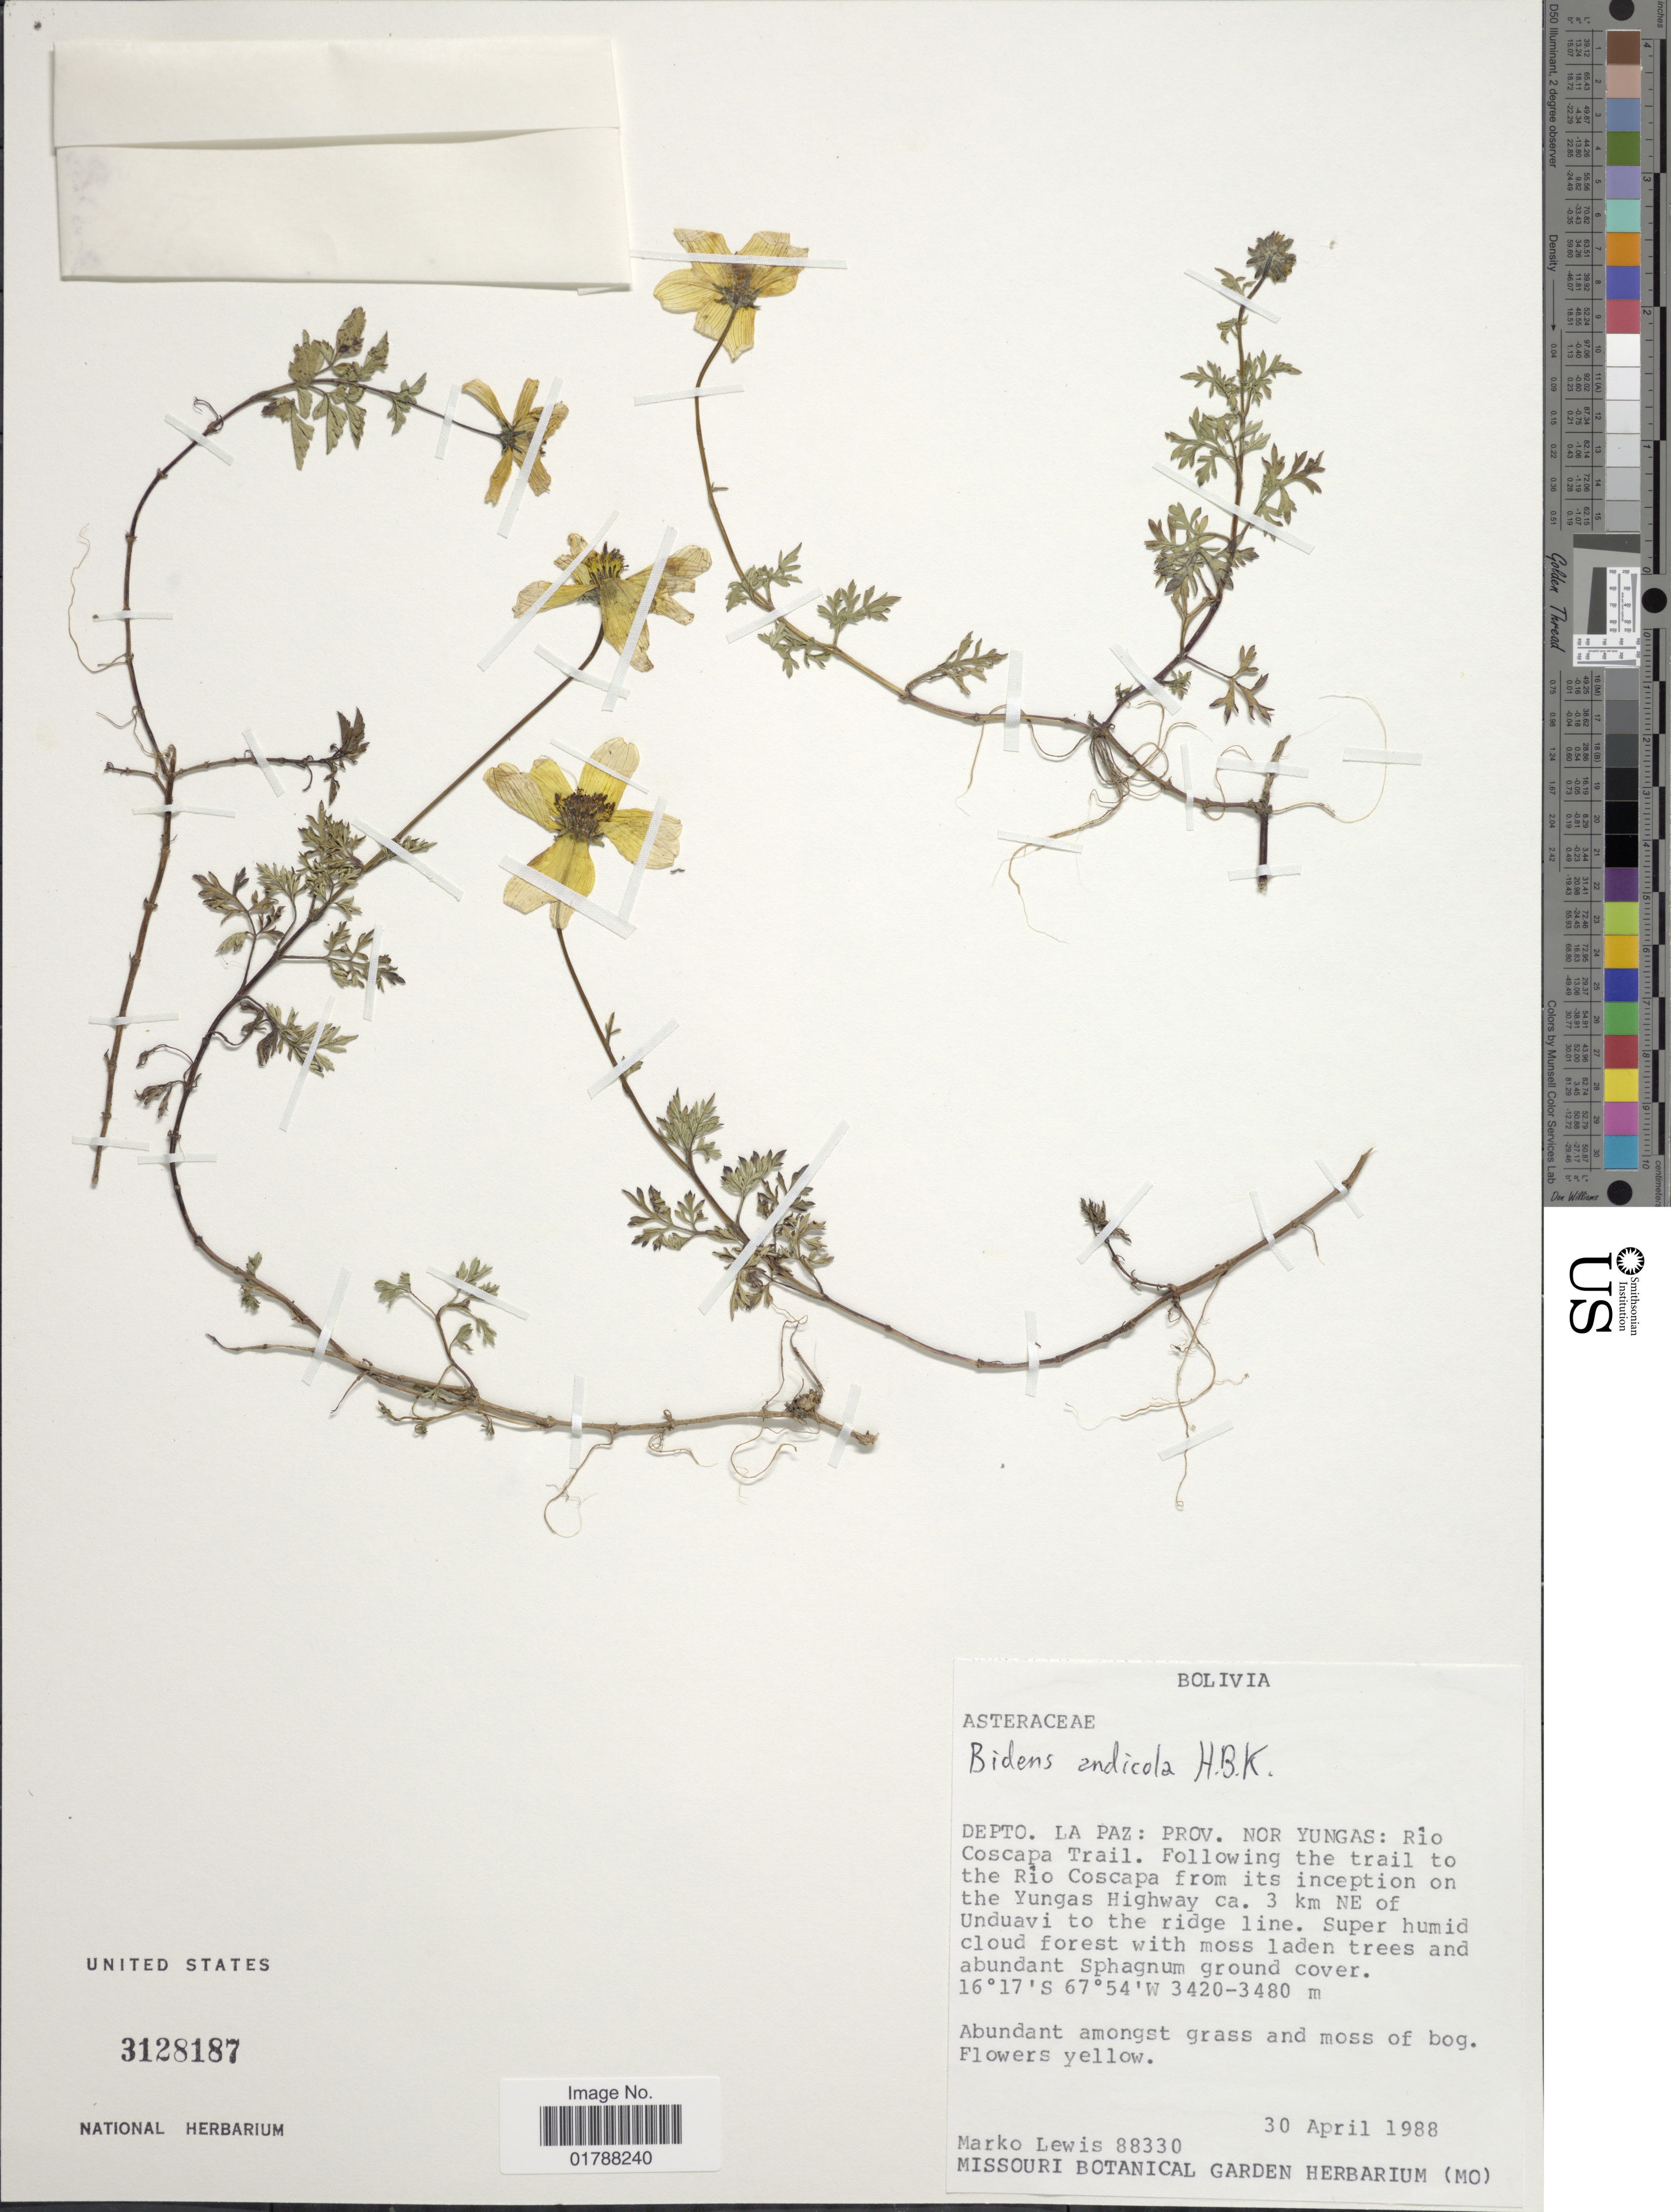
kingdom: Plantae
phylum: Tracheophyta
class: Magnoliopsida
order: Asterales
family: Asteraceae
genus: Bidens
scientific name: Bidens andicola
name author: Kunth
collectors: M. A. Lewis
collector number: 88330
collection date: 1988-04-30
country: Bolivia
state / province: La Paz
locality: Prov. Nor Yungas: Rio Coscapa Trail. Following the trail to the Rio Coscapa from its inception on the Yungas Highway ca. 3 km NE of Unduavi to the ridge line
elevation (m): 3420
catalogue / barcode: US 3128187